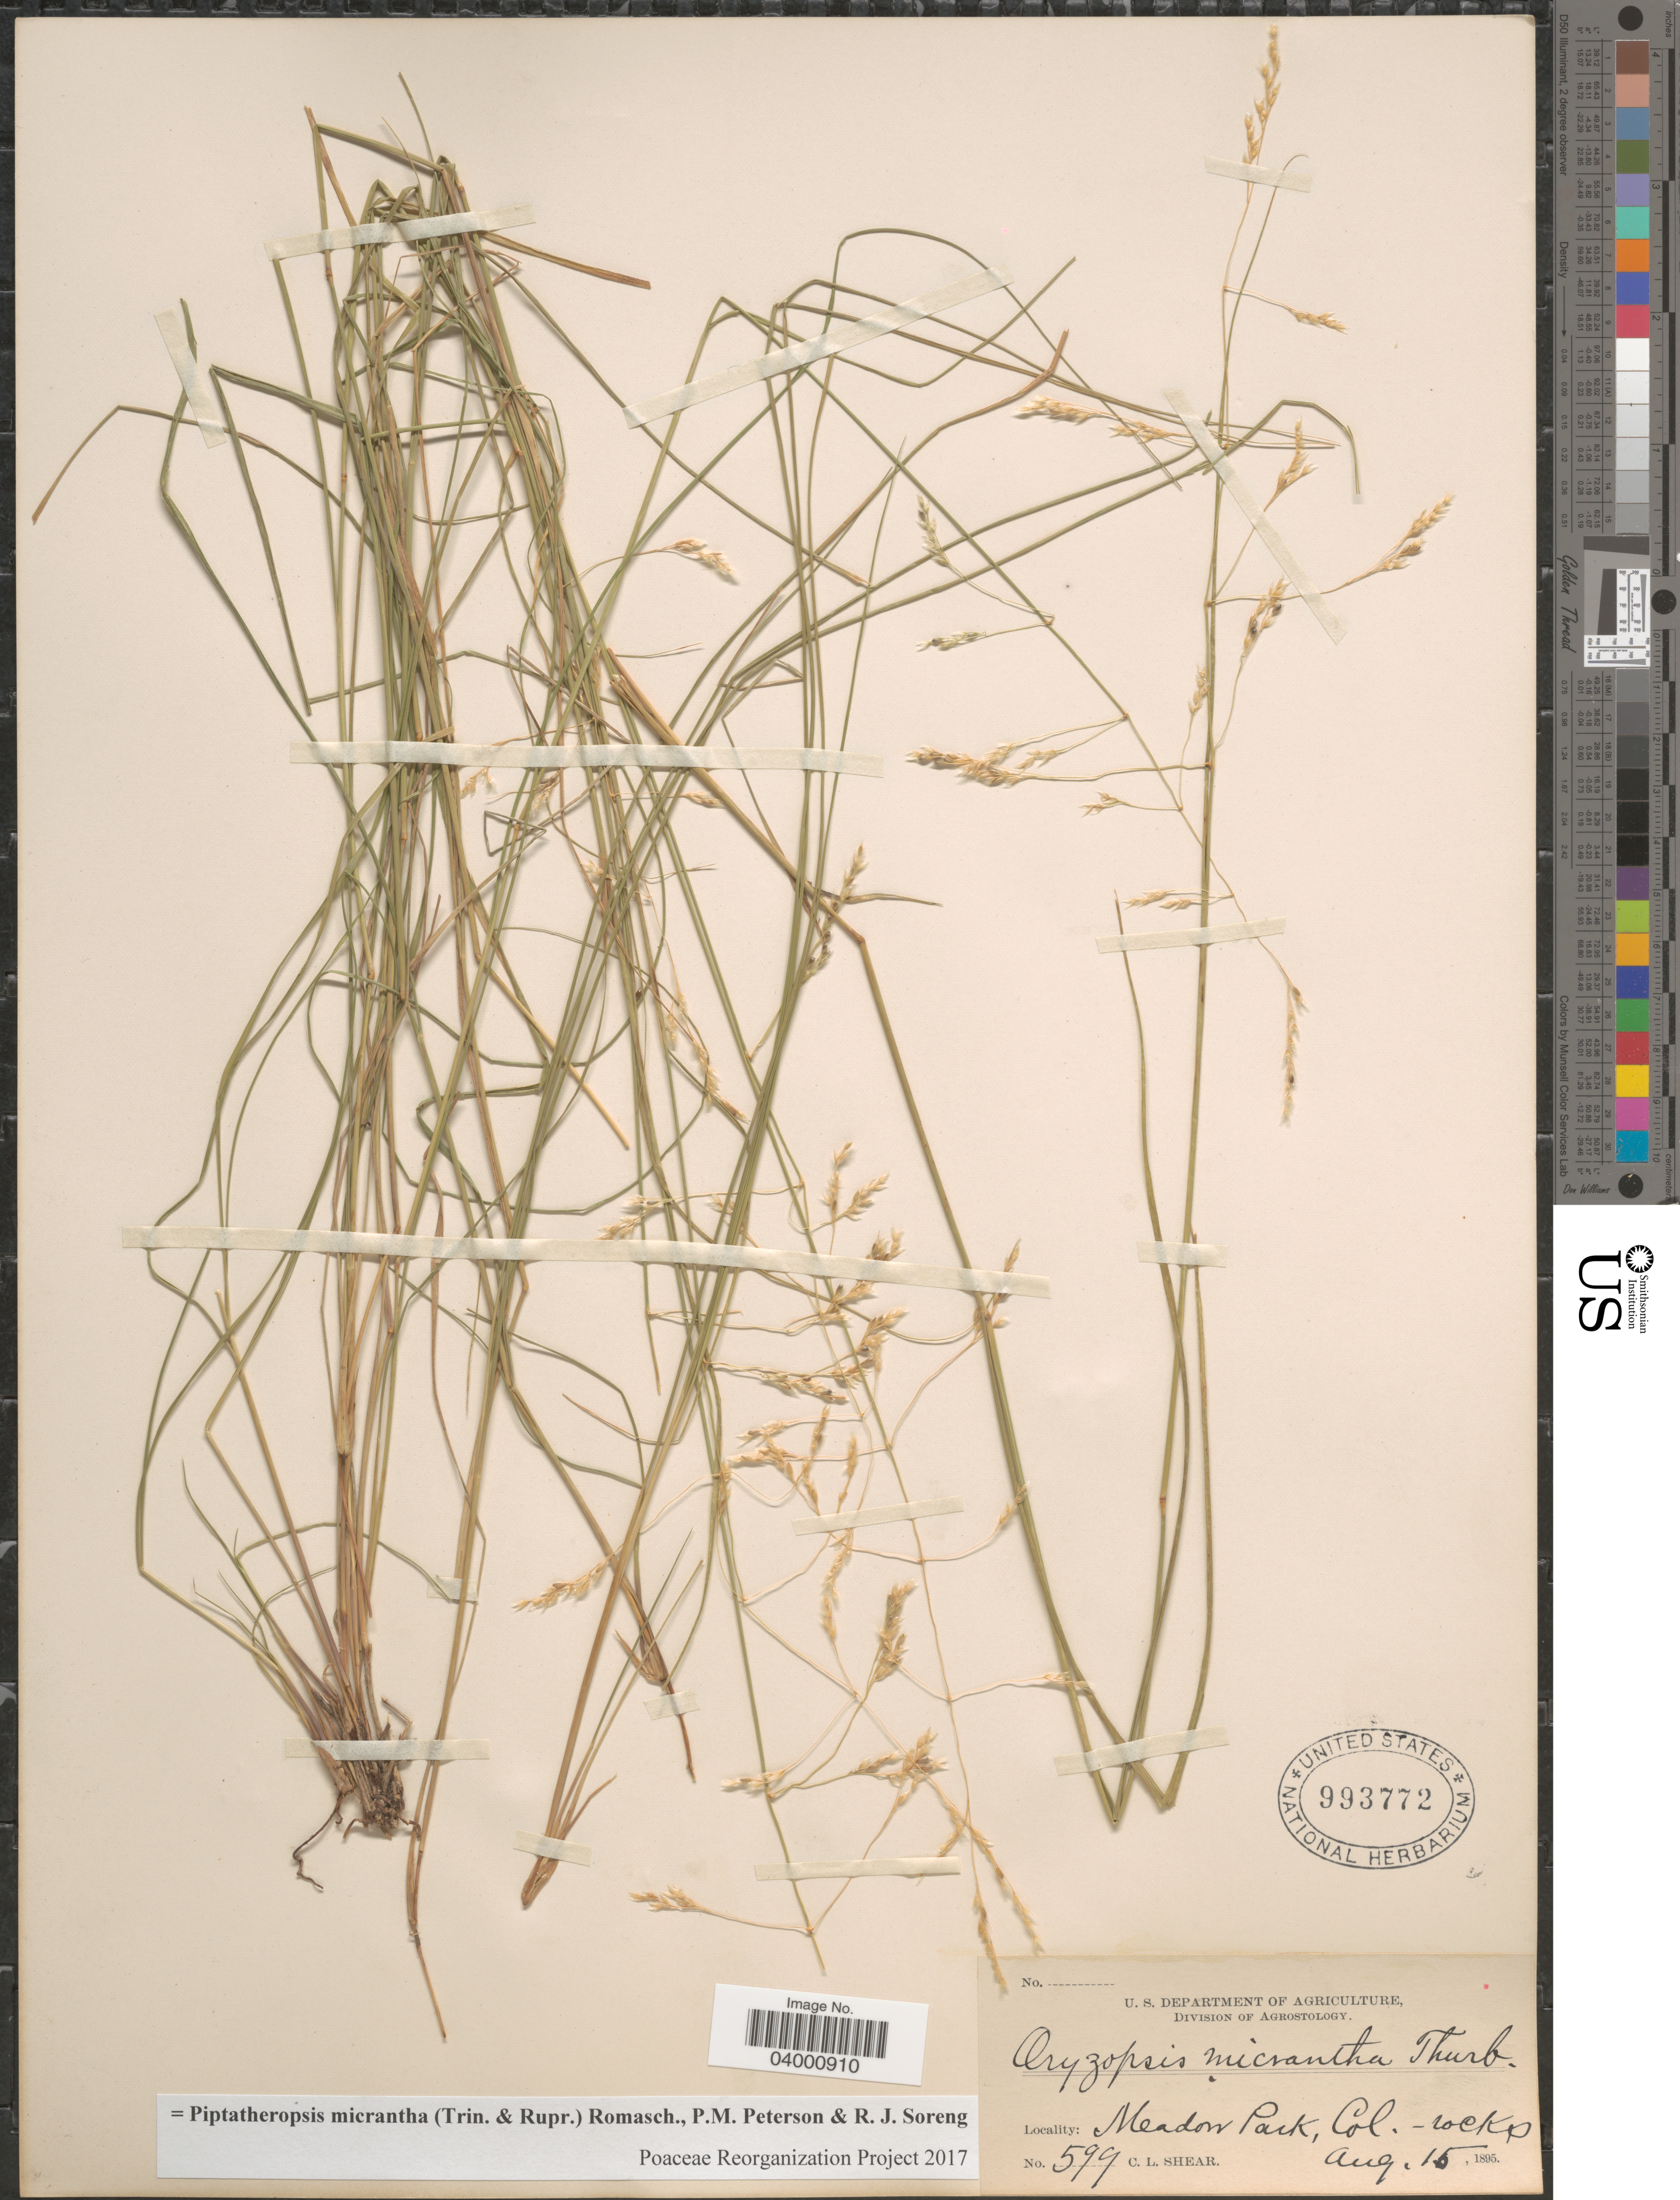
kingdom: Plantae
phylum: Tracheophyta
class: Liliopsida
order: Poales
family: Poaceae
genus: Piptatheropsis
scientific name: Piptatheropsis micrantha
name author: (Trin. & Rupr.) Romasch.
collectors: C. L. Shear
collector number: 599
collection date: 1895-08-15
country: United States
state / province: Colorado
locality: Meadow Park.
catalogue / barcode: US 993772